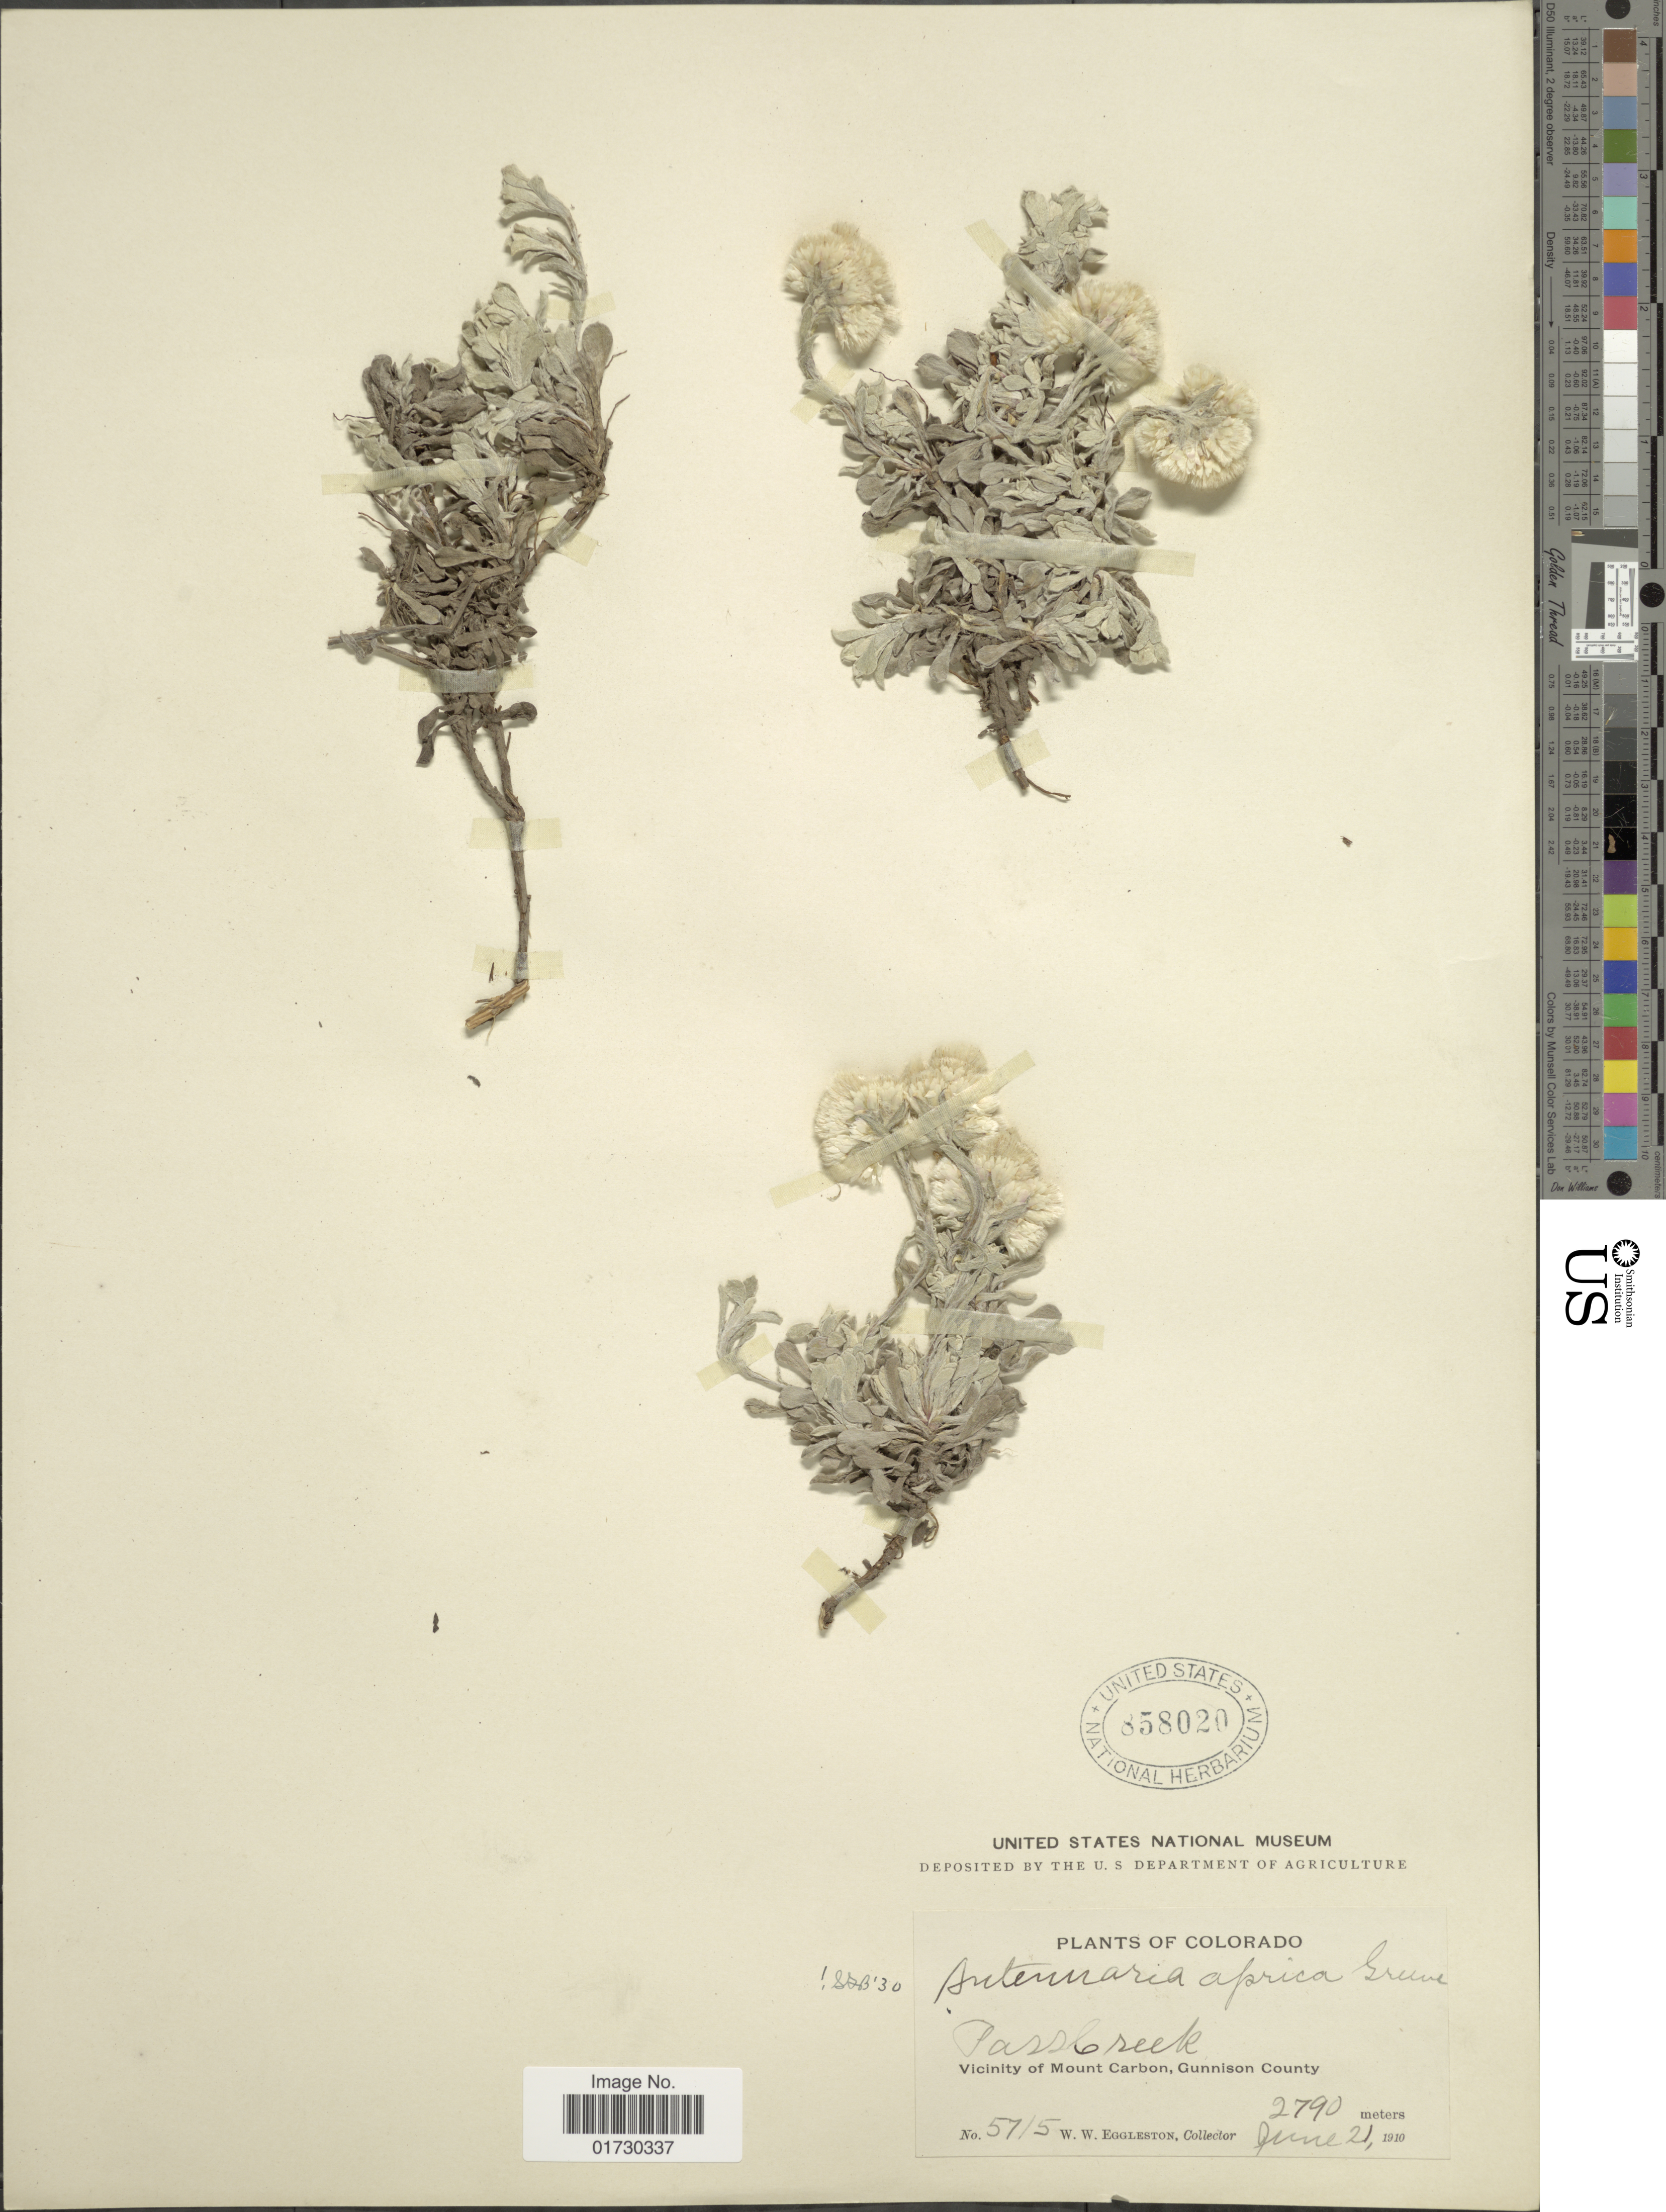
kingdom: Plantae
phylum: Tracheophyta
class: Magnoliopsida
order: Asterales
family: Asteraceae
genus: Antennaria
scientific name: Antennaria aprica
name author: Greene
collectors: W. W. Eggleston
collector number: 5715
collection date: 1910-06-21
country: United States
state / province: Colorado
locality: Pass Creek, Vicinity of Mount Carbon, Gunnison County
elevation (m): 2790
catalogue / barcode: US 858020